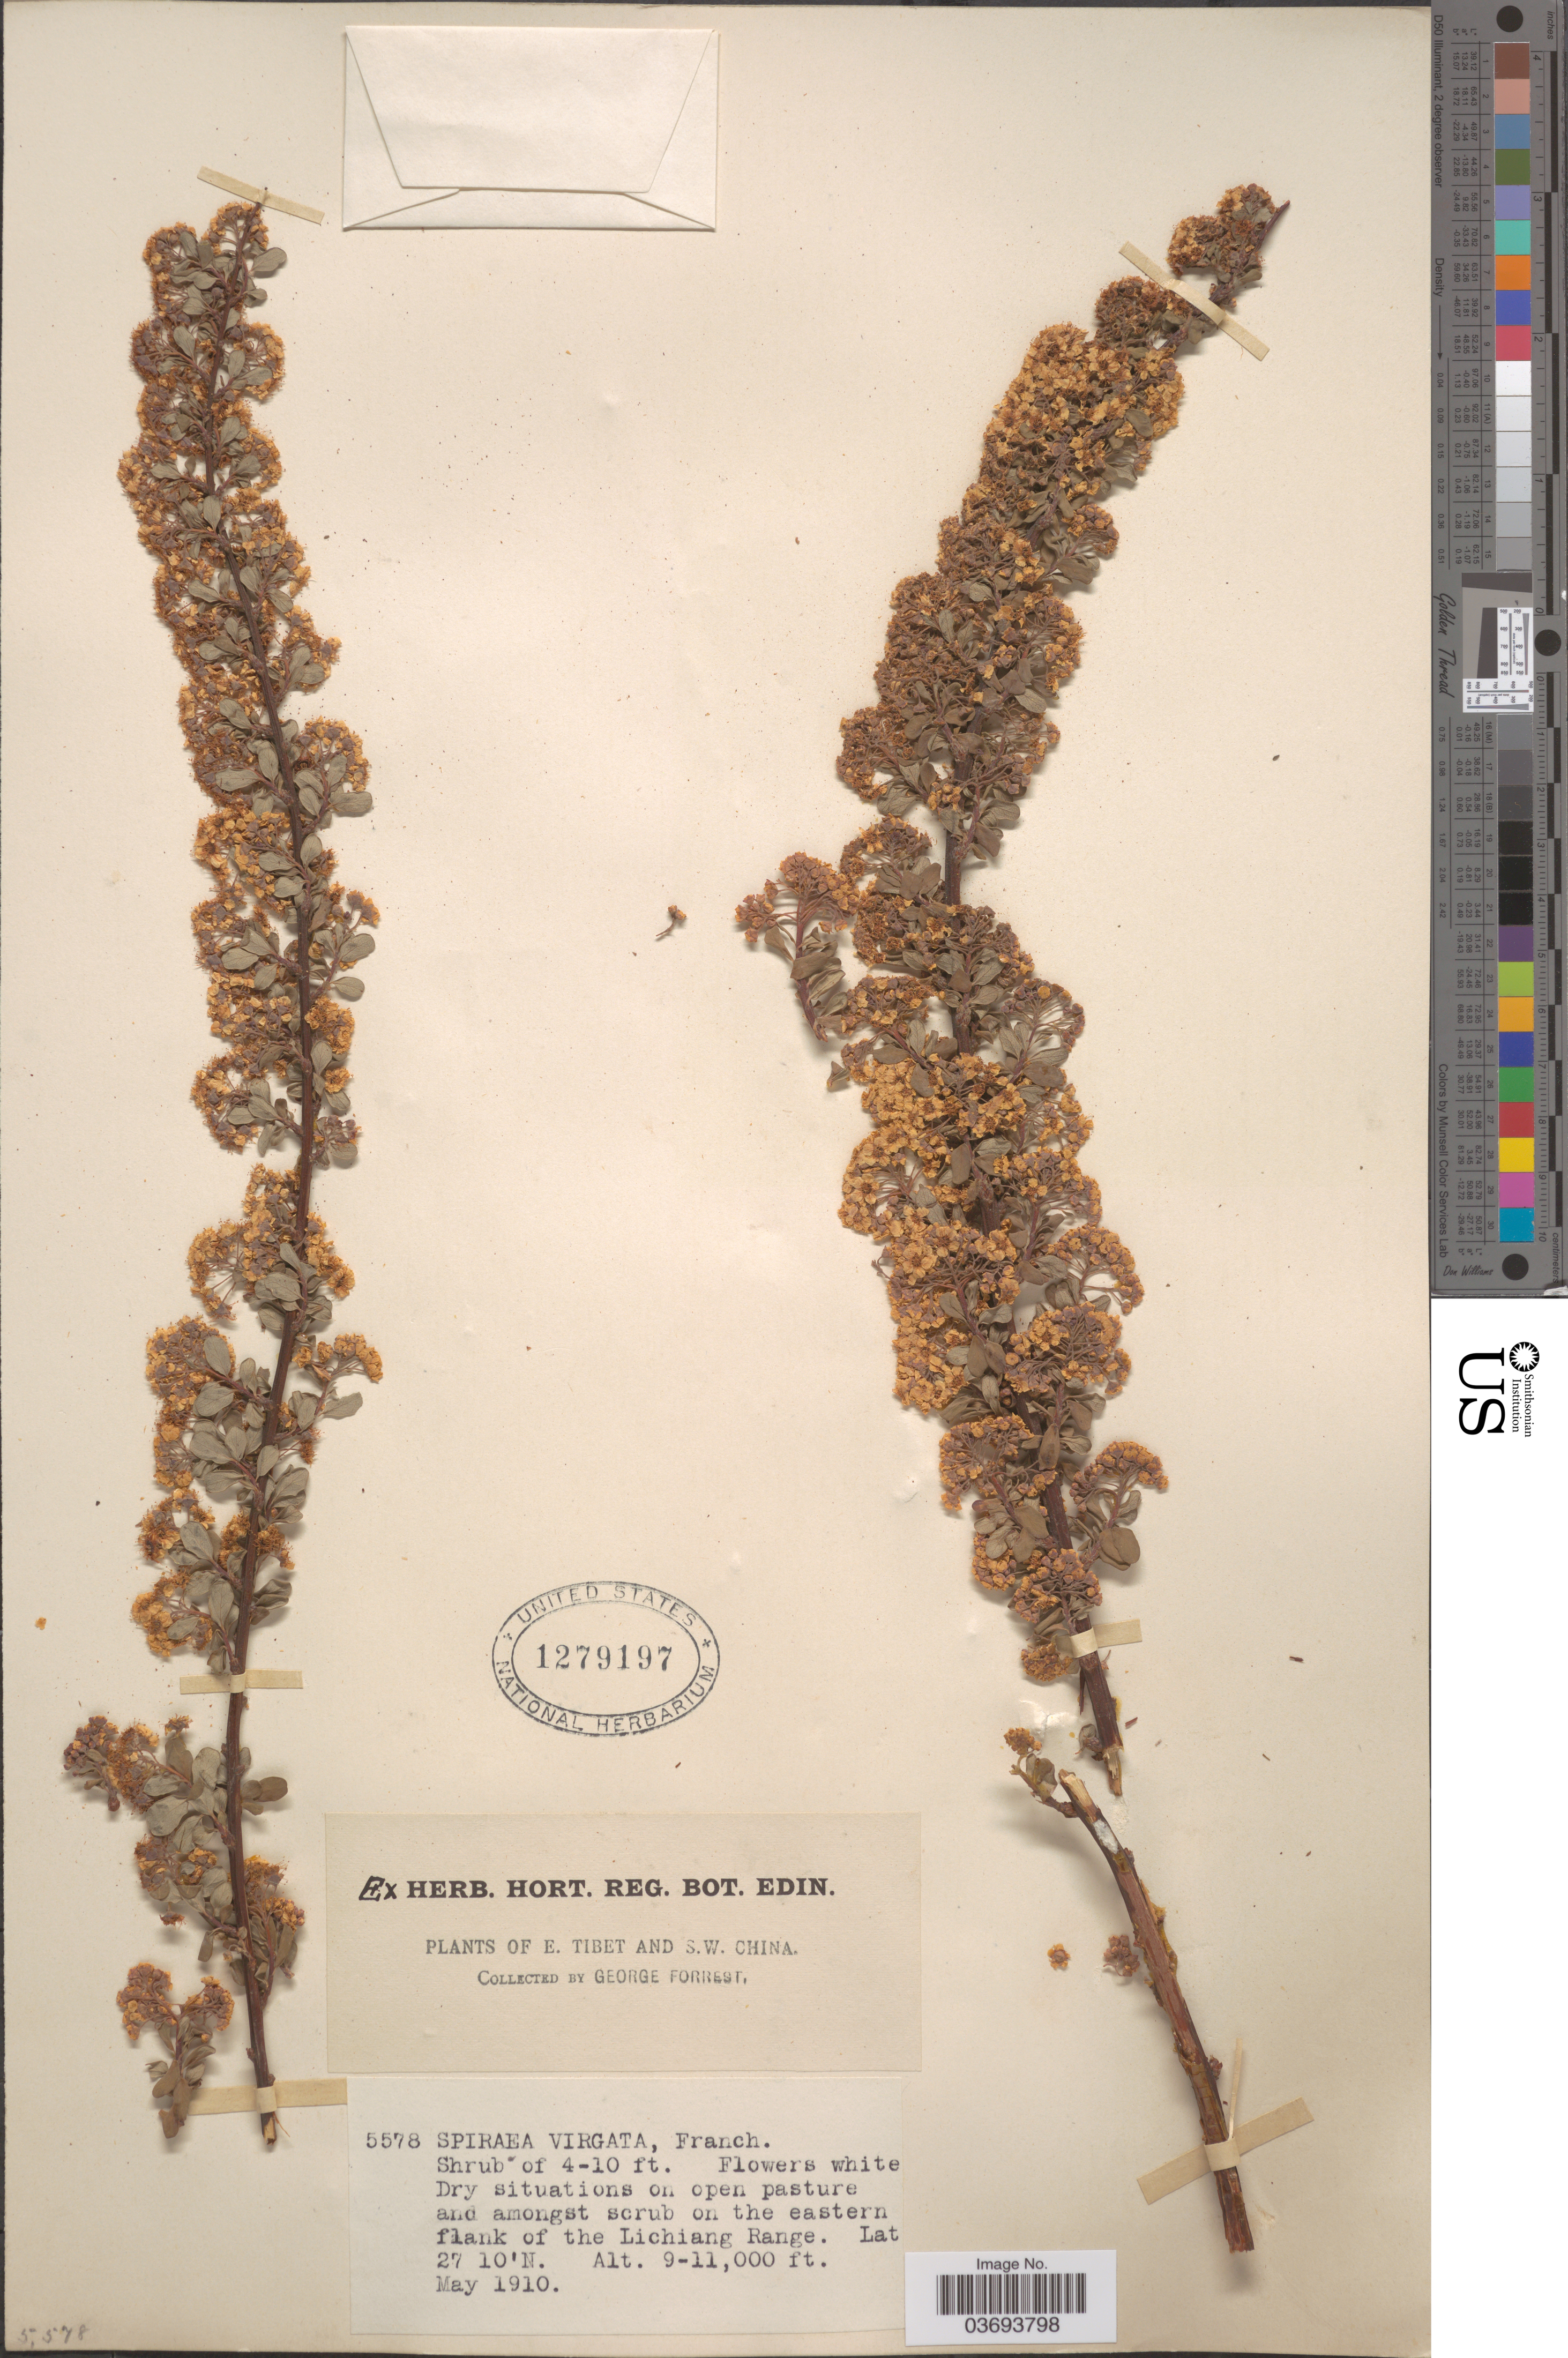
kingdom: Plantae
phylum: Tracheophyta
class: Magnoliopsida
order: Rosales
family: Rosaceae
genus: Spiraea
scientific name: Spiraea virgata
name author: Franch.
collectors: G. Forrest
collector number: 5578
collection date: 1910-05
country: China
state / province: Xizang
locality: S. W. China. On the eastern flank of the Lichiang Range.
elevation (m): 2743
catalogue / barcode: US 1279197